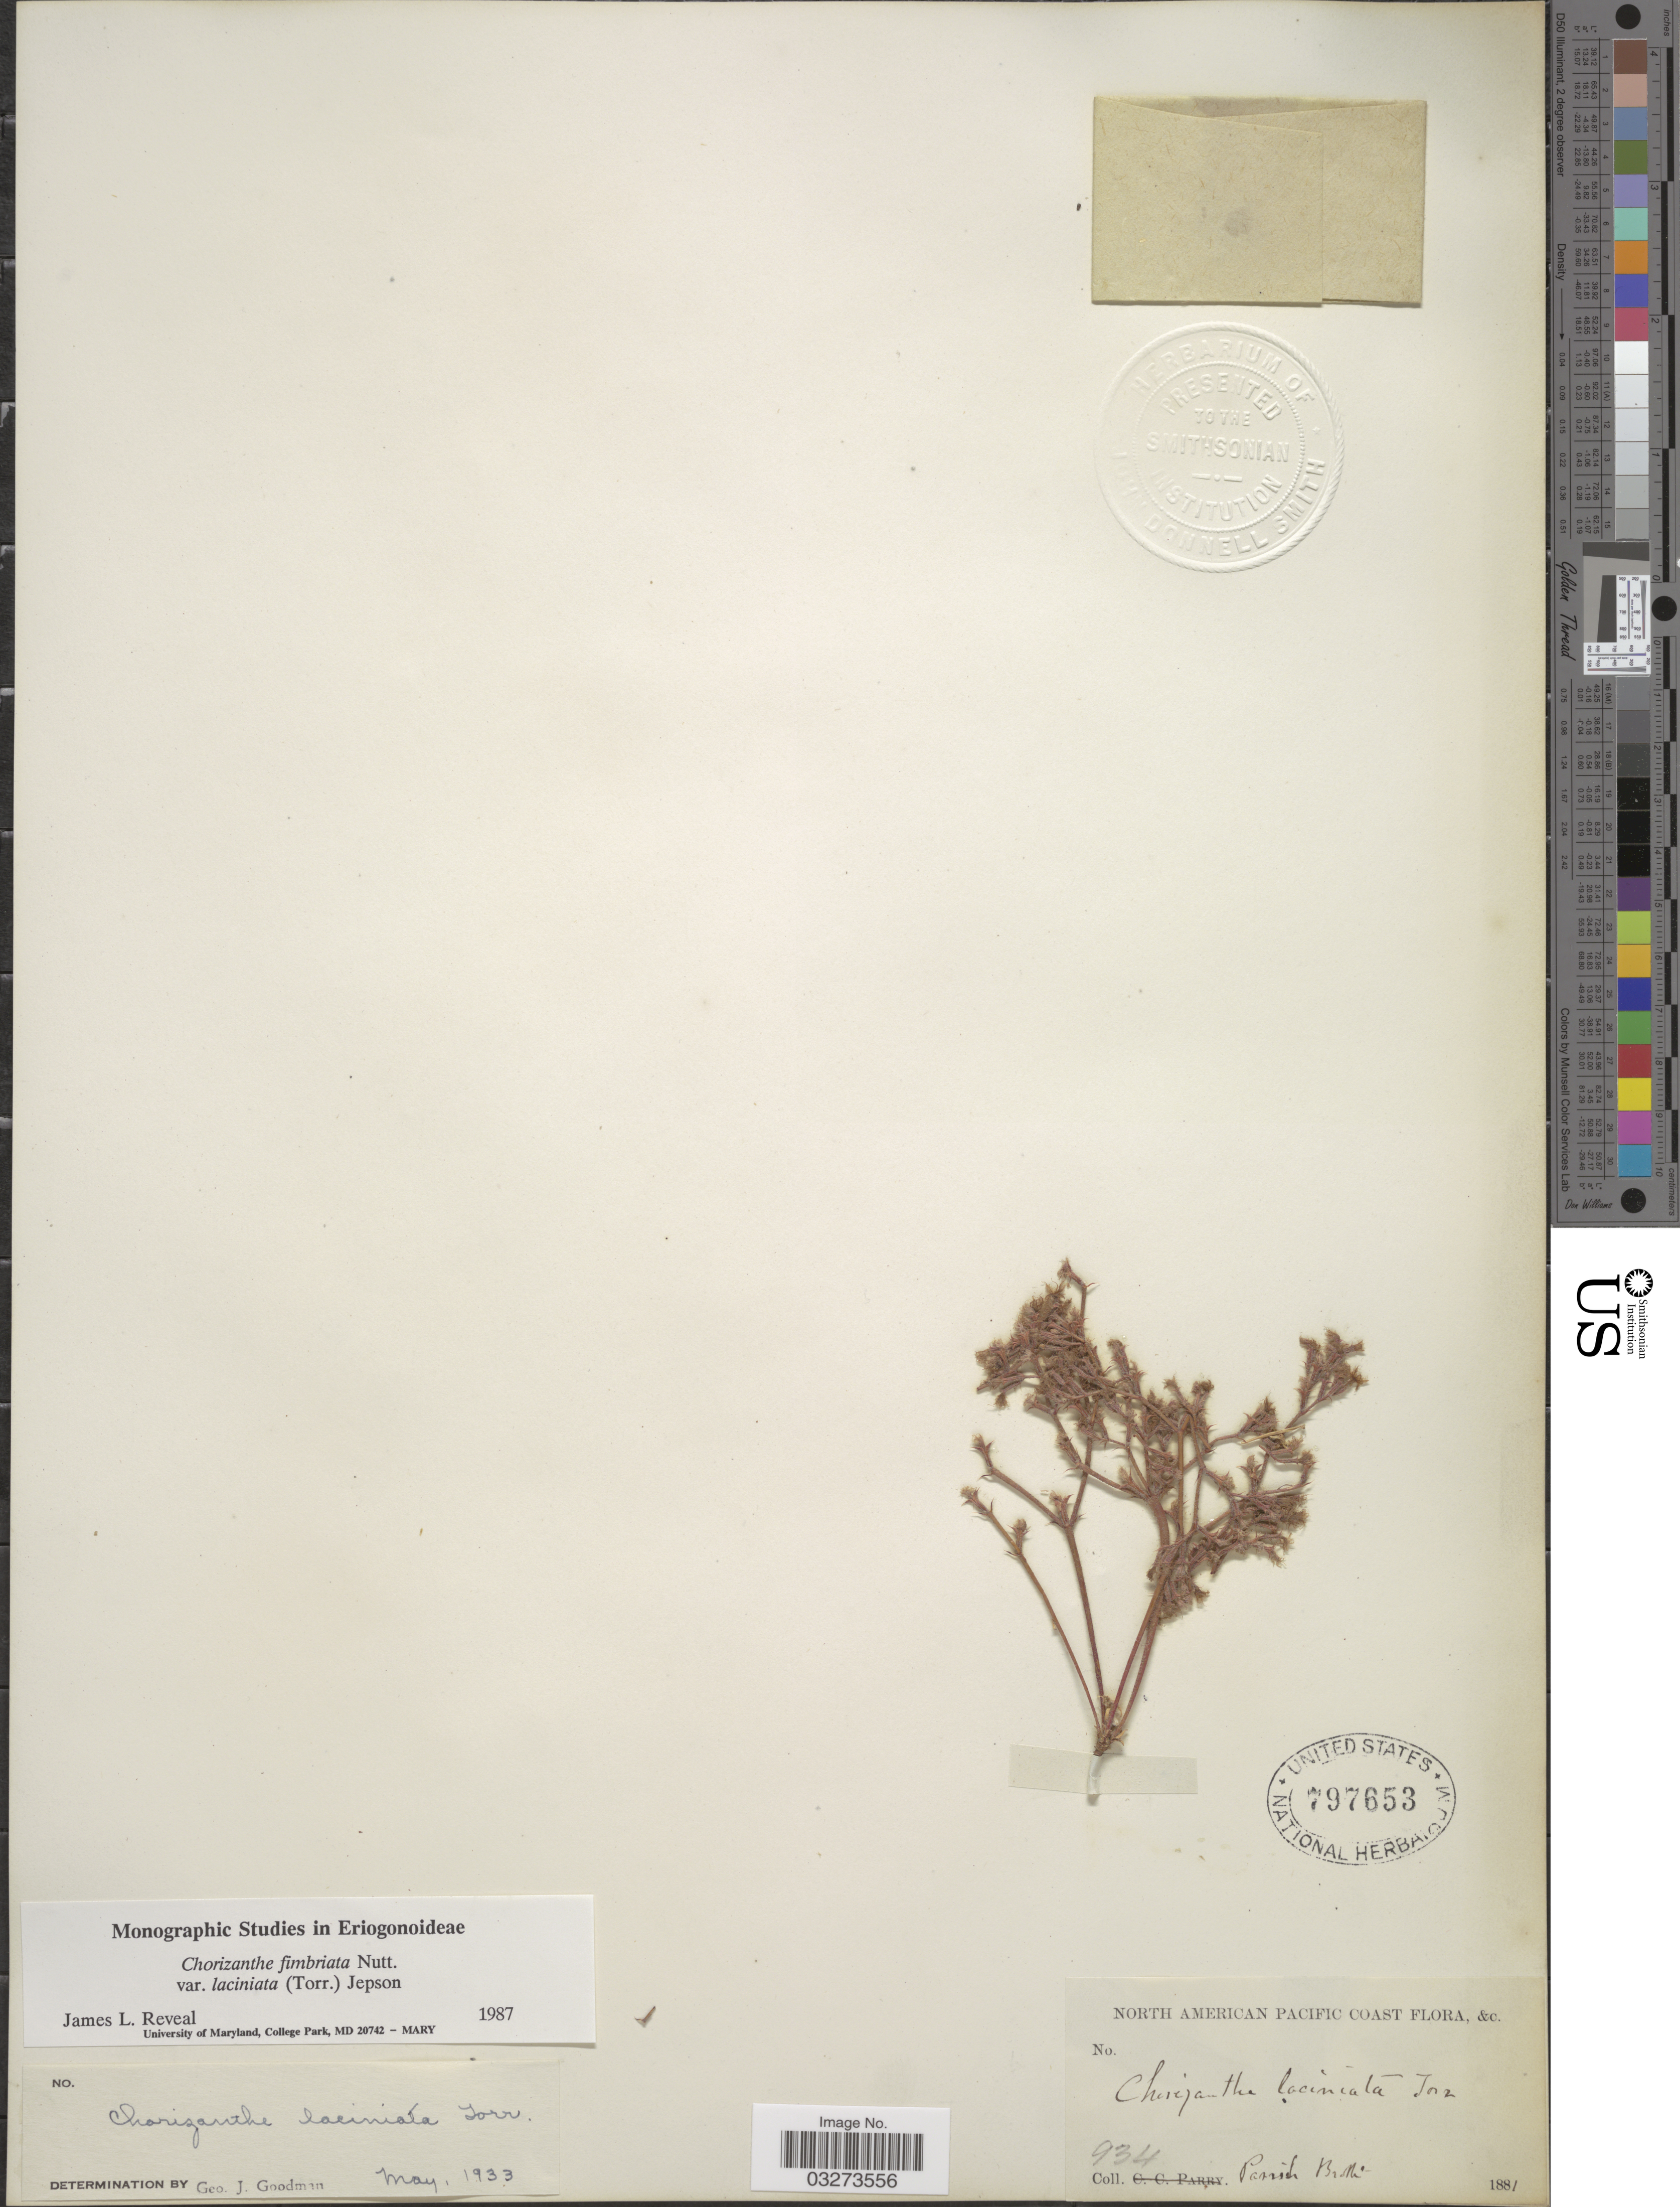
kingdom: Plantae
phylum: Tracheophyta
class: Magnoliopsida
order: Caryophyllales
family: Polygonaceae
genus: Chorizanthe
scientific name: Chorizanthe fimbriata var. laciniata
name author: Nutt.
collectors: Parish Bros.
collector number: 934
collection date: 1881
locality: North American Pacific Coast.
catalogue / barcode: US 797653